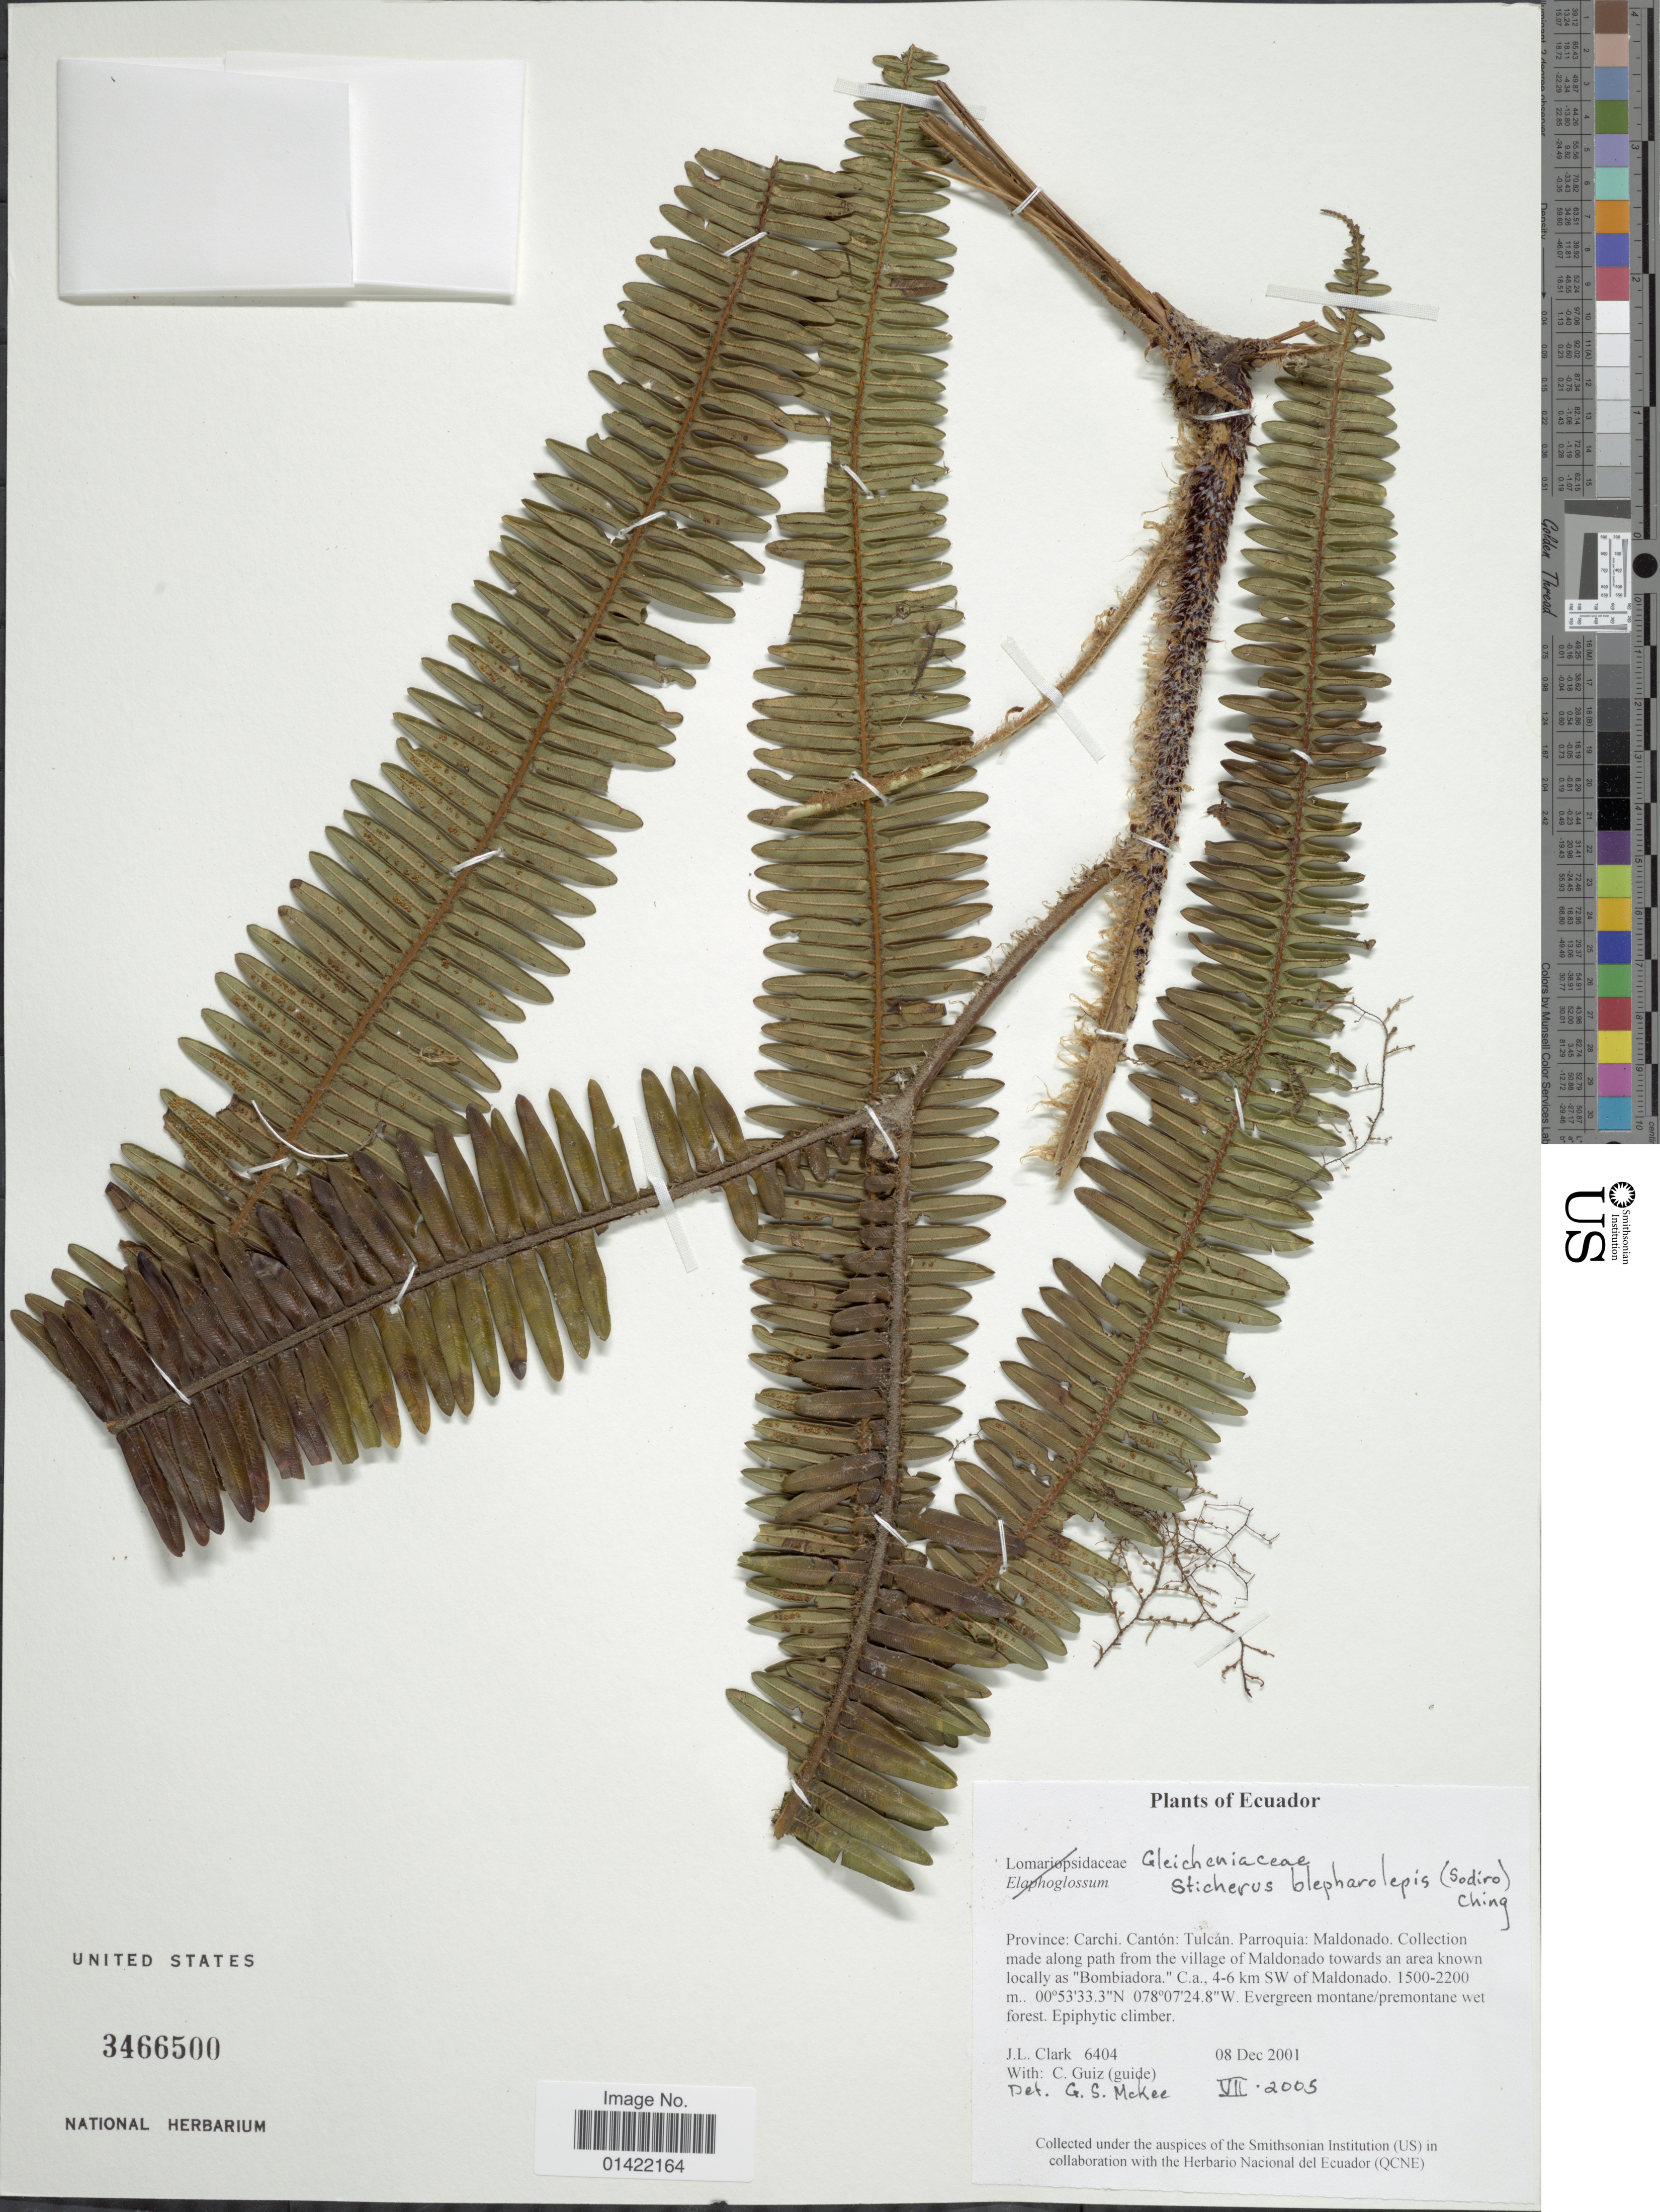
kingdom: Plantae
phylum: Tracheophyta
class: Polypodiopsida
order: Gleicheniales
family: Gleicheniaceae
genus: Sticherus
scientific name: Sticherus blepharolepis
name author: (Sodiro) Ching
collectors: J. L. Clark & C. Guiz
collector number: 6404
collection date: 2001-12-08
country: Ecuador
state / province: Carchi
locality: Cantón: Tulcán, Parroquia: Maldonado, collection made along path from the village of Maldonado towards an area knwon locally as "Bombiadora"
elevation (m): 1500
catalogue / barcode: US 3466500